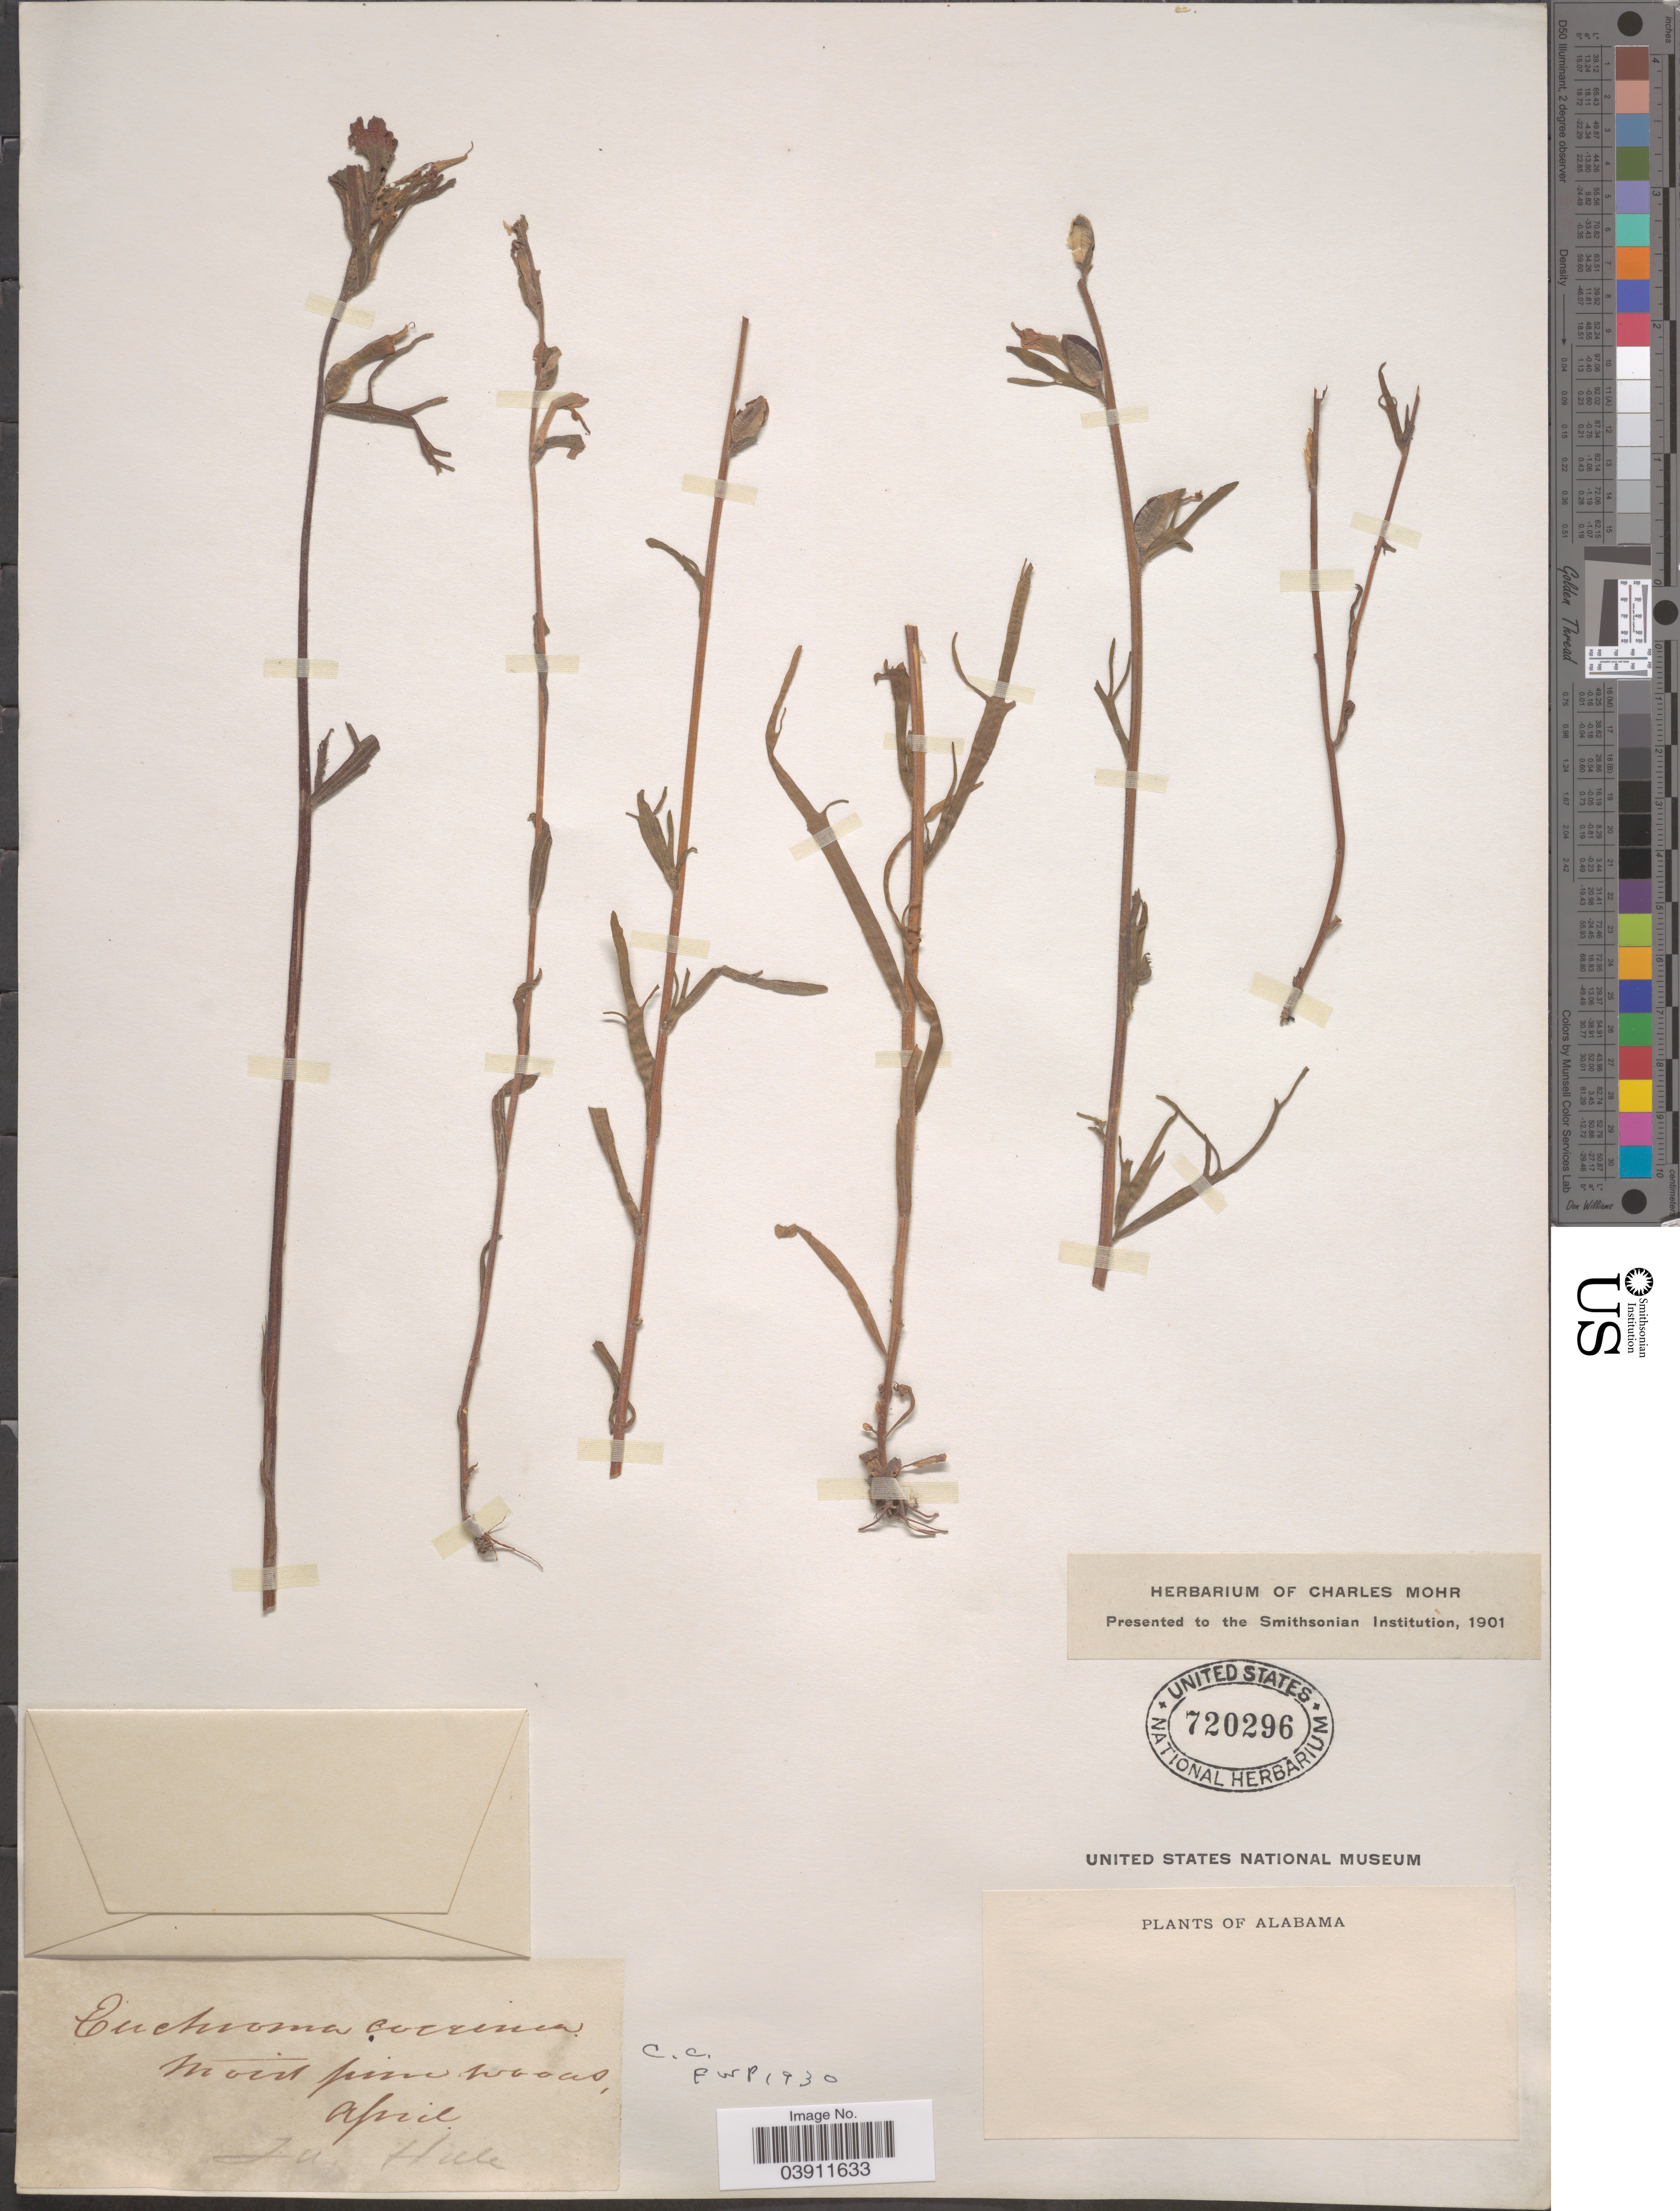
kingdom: Plantae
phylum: Tracheophyta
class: Magnoliopsida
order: Lamiales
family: Orobanchaceae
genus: Castilleja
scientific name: Castilleja coccinea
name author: (L.) Spreng.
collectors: L. Hills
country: United States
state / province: Alabama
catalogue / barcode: US 720296